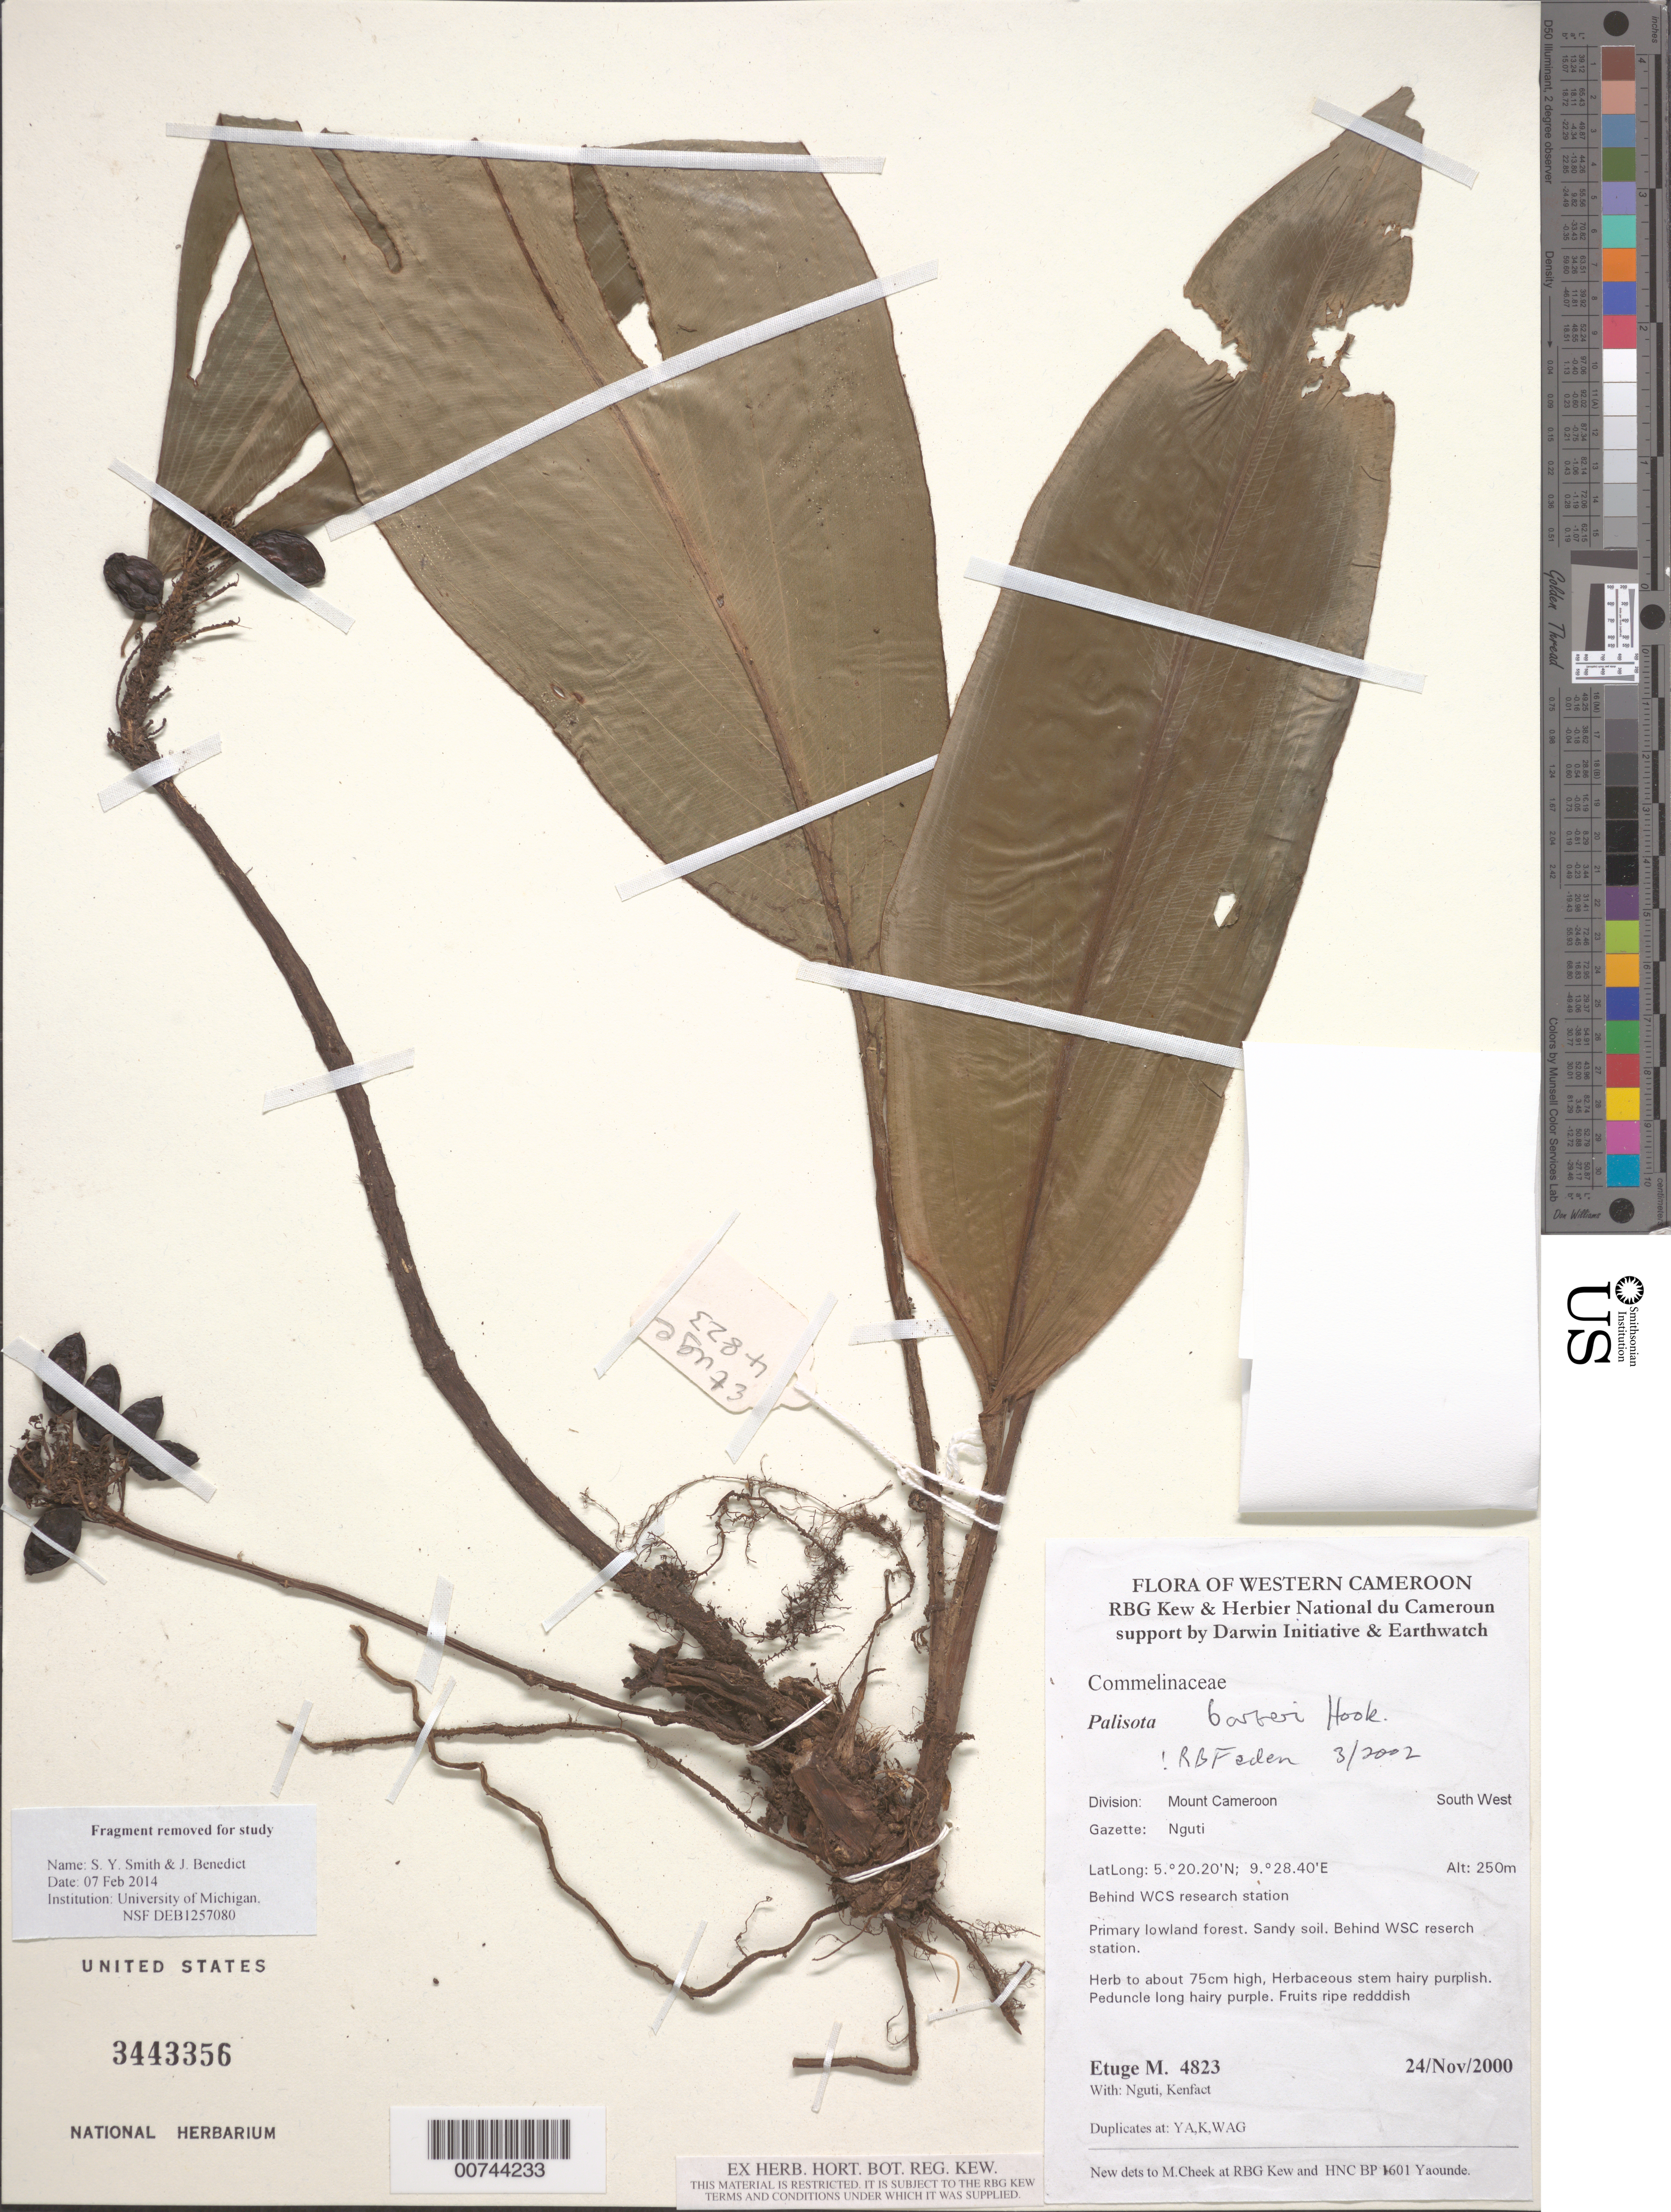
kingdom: Plantae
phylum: Tracheophyta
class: Liliopsida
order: Commelinales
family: Commelinaceae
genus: Palisota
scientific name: Palisota barteri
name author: Hook.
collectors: M. Etuge, -. Nguti & -. Kenfact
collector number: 4823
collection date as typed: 24 Nov 2000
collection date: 2000-11-24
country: Cameroon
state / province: Sud-Ouest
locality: Mount Cameroon, behind WCS.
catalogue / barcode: US 3443356